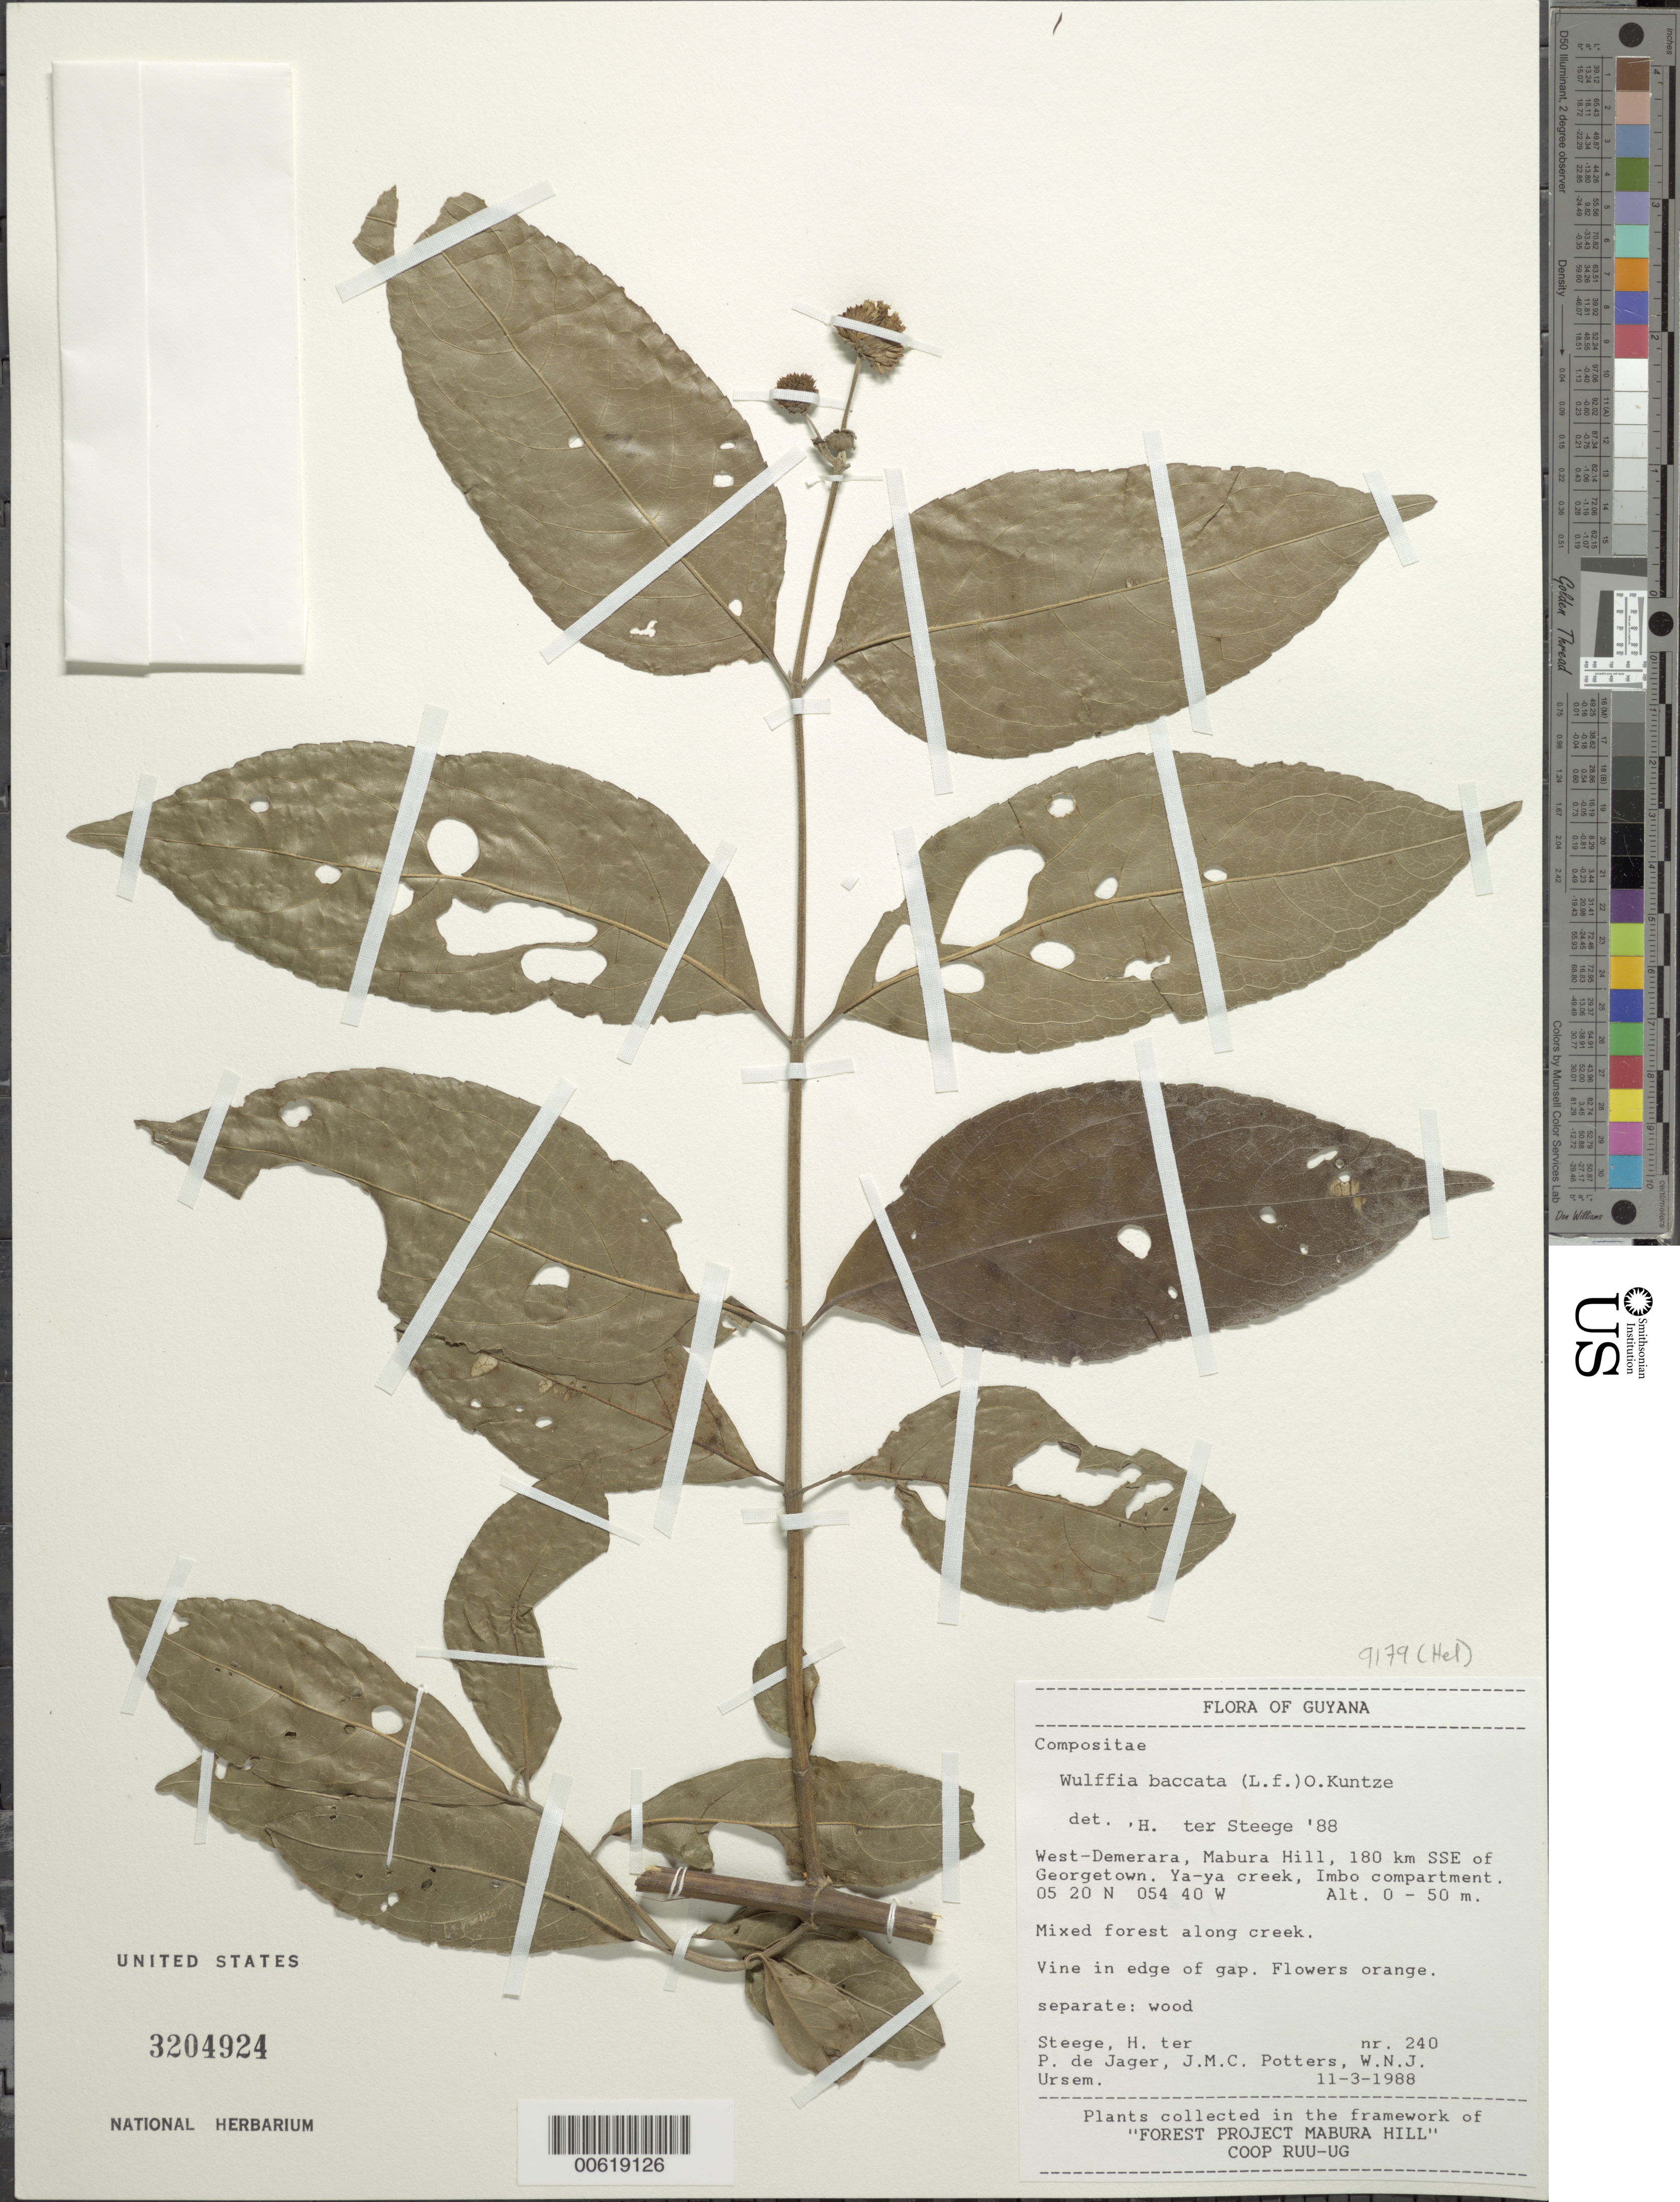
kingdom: Plantae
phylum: Tracheophyta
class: Magnoliopsida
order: Asterales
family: Asteraceae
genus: Wulffia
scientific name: Wulffia baccata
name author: (L. f.) Kuntze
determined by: Steege, H. ter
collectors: H. ter Steege, P. De Jager, J. Potters & W. Ursem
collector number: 240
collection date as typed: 11-Mar-88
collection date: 1988-03-11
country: Guyana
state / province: U. Demerara-Berbice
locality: Mabura Hill, 180 km SSE of Georgetown, Ya-Ya Creek, Imbo compartment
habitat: Mixed forest along creek, edge of gap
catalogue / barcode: US 3204924